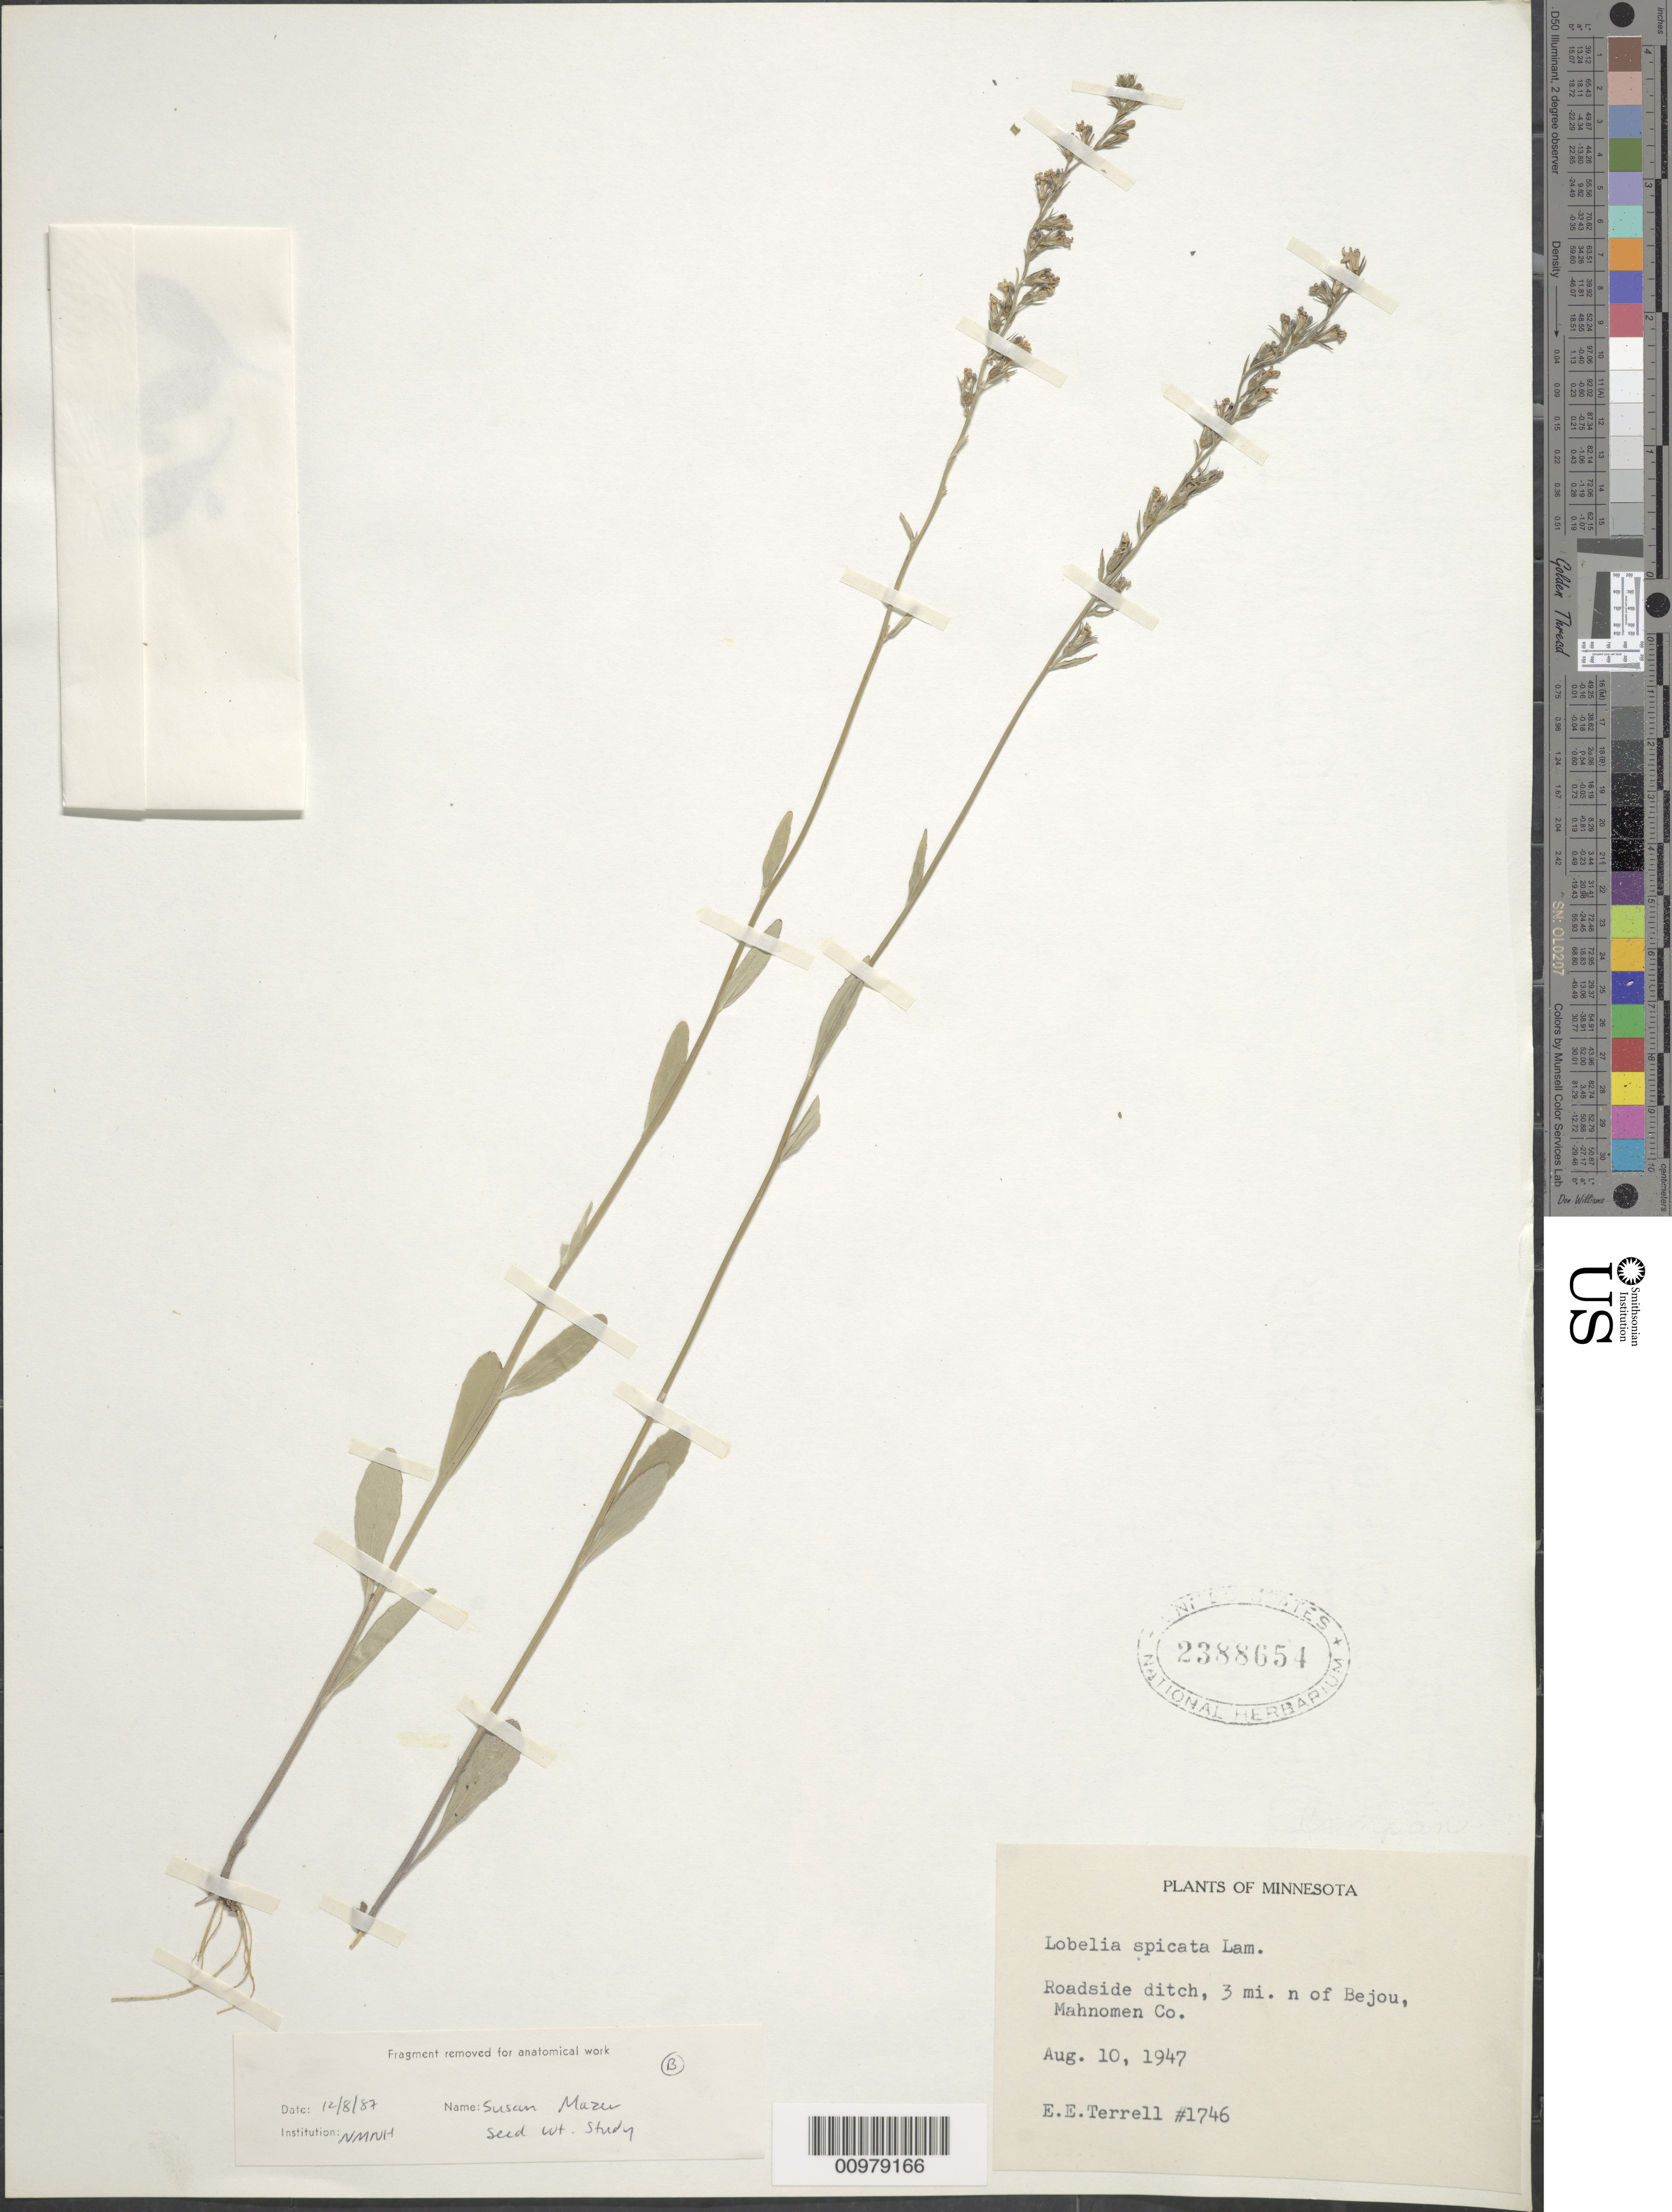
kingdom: Plantae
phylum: Tracheophyta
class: Magnoliopsida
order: Asterales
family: Campanulaceae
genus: Lobelia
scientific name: Lobelia spicata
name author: Lam.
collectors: E. E. Terrell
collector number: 1746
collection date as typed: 10 Aug 1947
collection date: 1947-08-10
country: United States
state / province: Minnesota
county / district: Mahnomen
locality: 3 mi. N of Bejou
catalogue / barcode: US 2388654